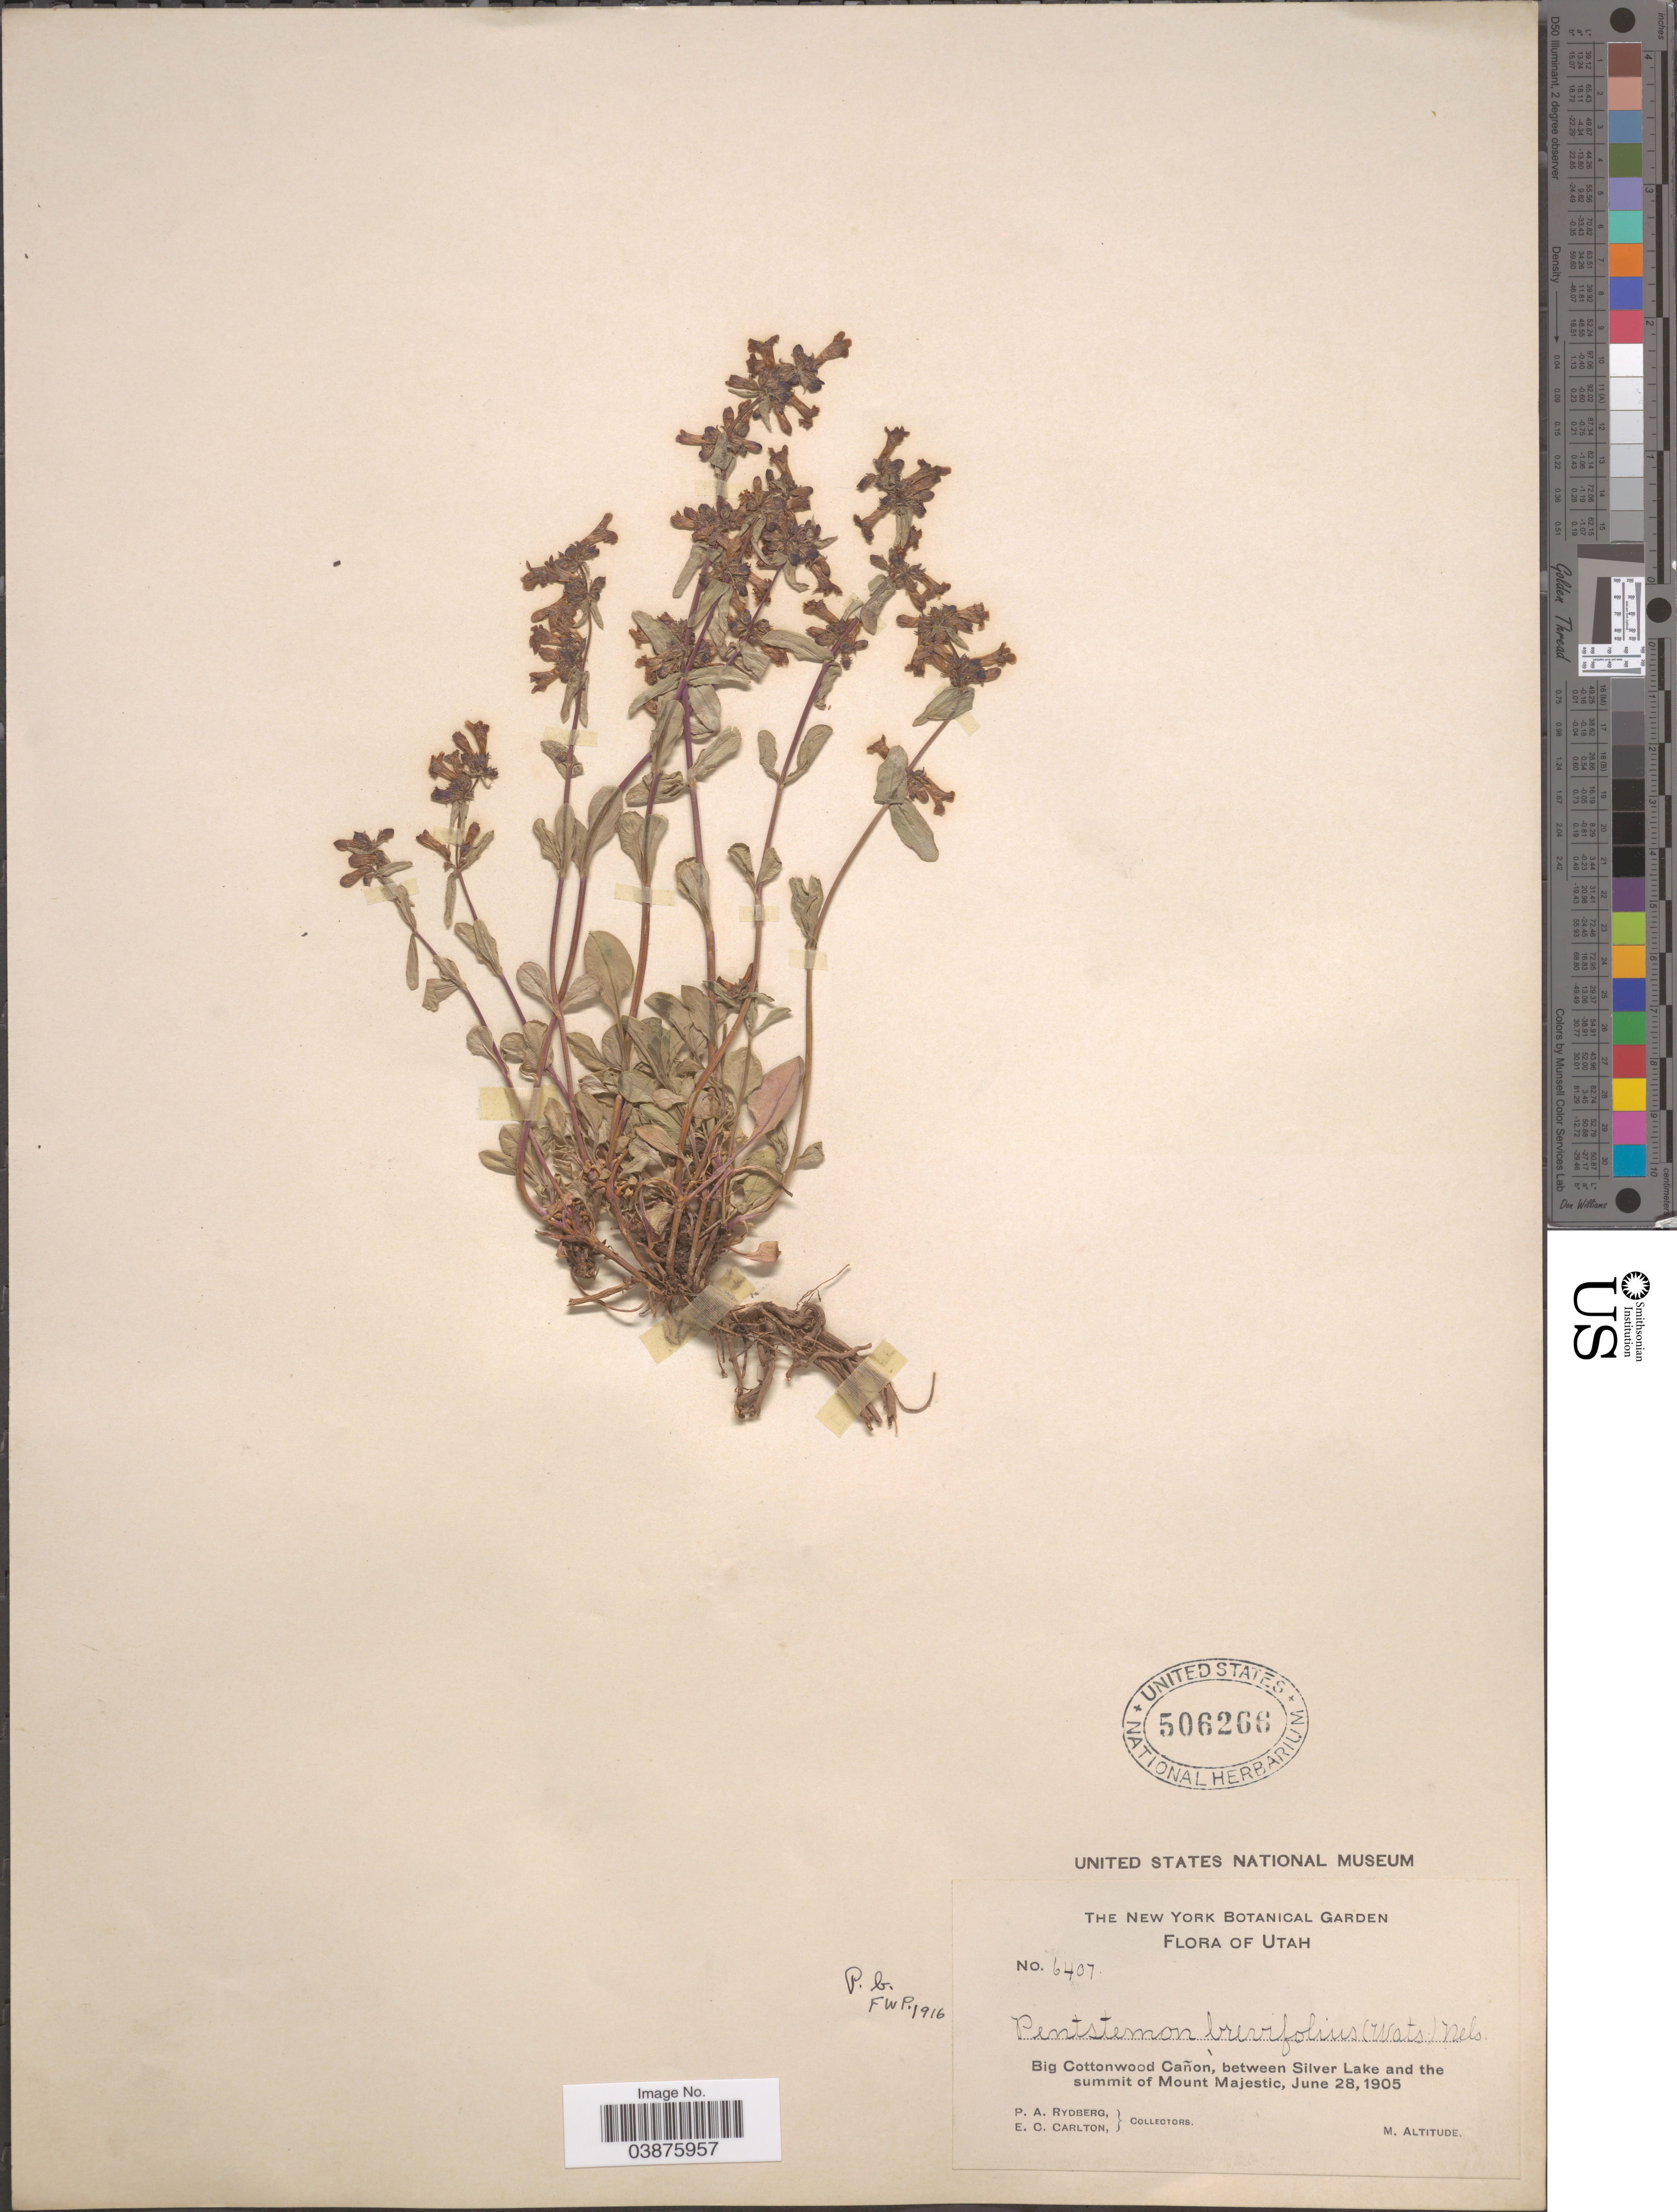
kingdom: Plantae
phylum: Tracheophyta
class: Magnoliopsida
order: Lamiales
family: Plantaginaceae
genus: Penstemon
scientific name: Penstemon humilis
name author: Nutt. ex A. Gray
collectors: P. A. Rydberg & E. Carlton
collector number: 6407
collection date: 1905-06-28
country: United States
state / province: Utah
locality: Big Cottonwood Cañon, between Silver Lake and the summit of Mount Majestic.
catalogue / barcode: US 506266